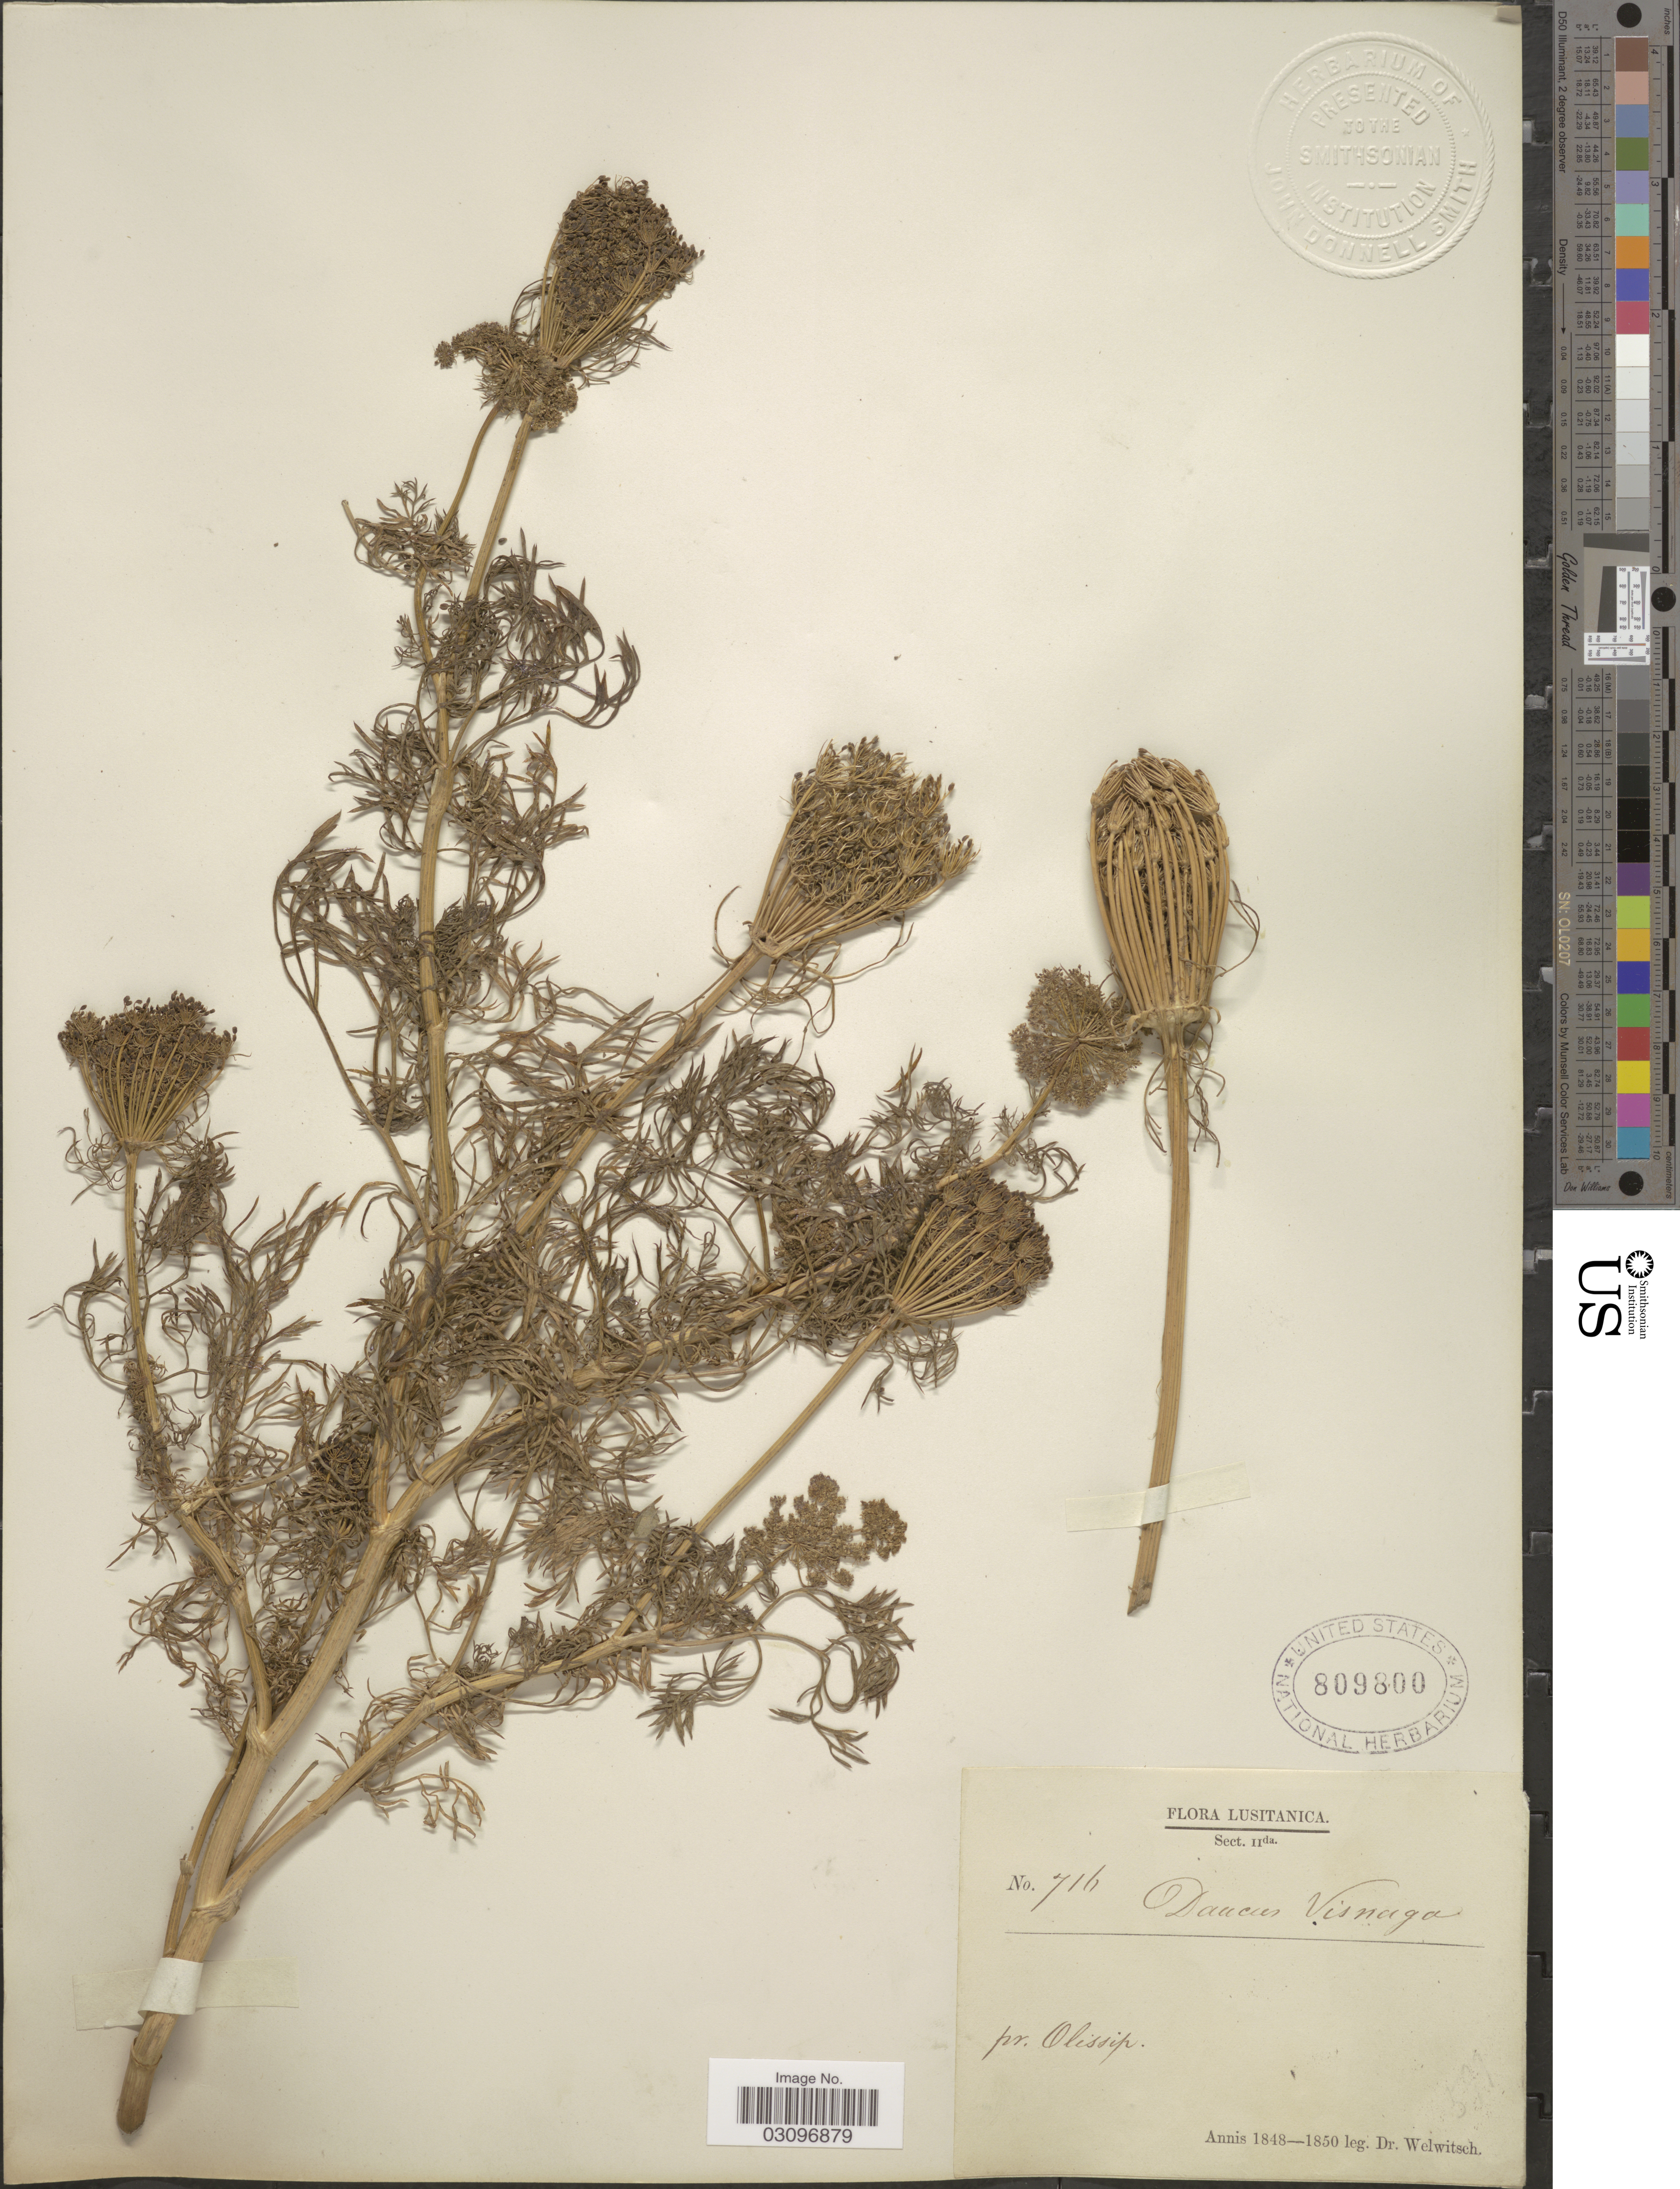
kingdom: Plantae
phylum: Tracheophyta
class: Magnoliopsida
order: Apiales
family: Apiaceae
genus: Daucus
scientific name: Daucus visnaga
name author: L.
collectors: -. Welwitsch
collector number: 716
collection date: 1848/1850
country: Portugal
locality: Lusitanica. Pr. Olissip.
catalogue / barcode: US 809800